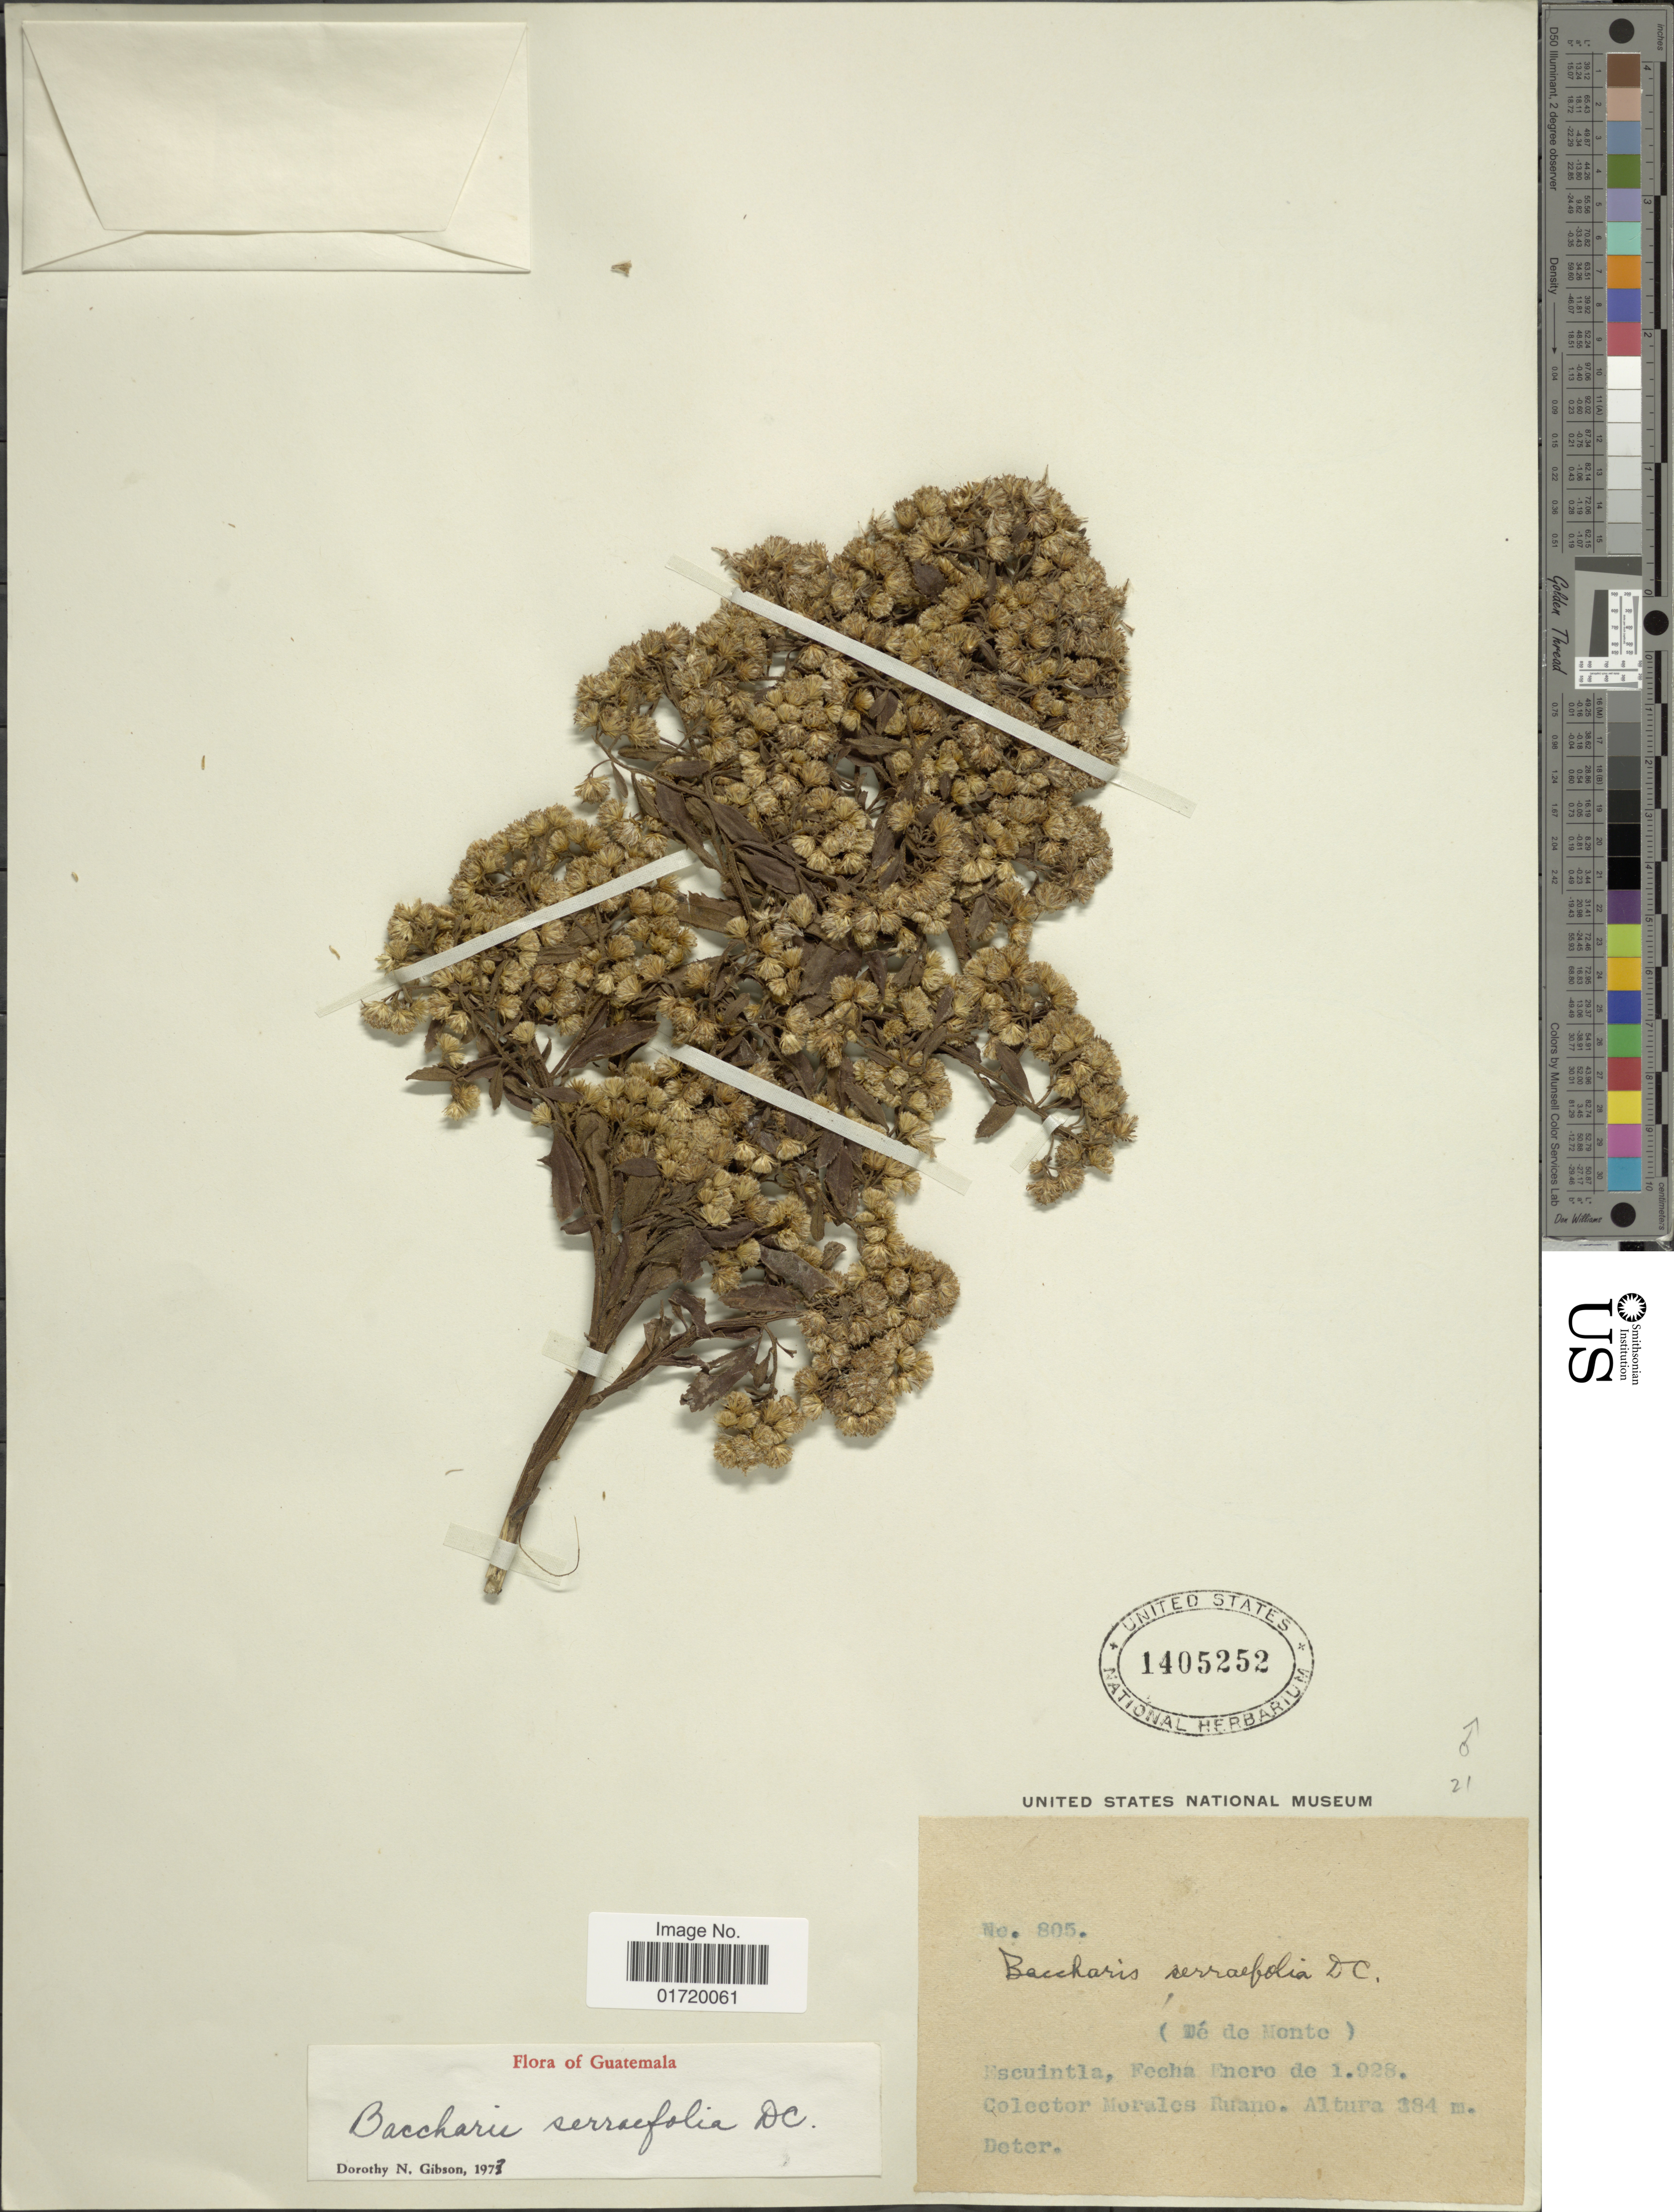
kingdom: Plantae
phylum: Tracheophyta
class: Magnoliopsida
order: Asterales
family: Asteraceae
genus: Baccharis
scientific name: Baccharis serrifolia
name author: DC.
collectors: M. Ruano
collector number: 805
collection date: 1928-01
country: Guatemala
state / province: Escuintla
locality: [illegible text]e de Monte, Escuintla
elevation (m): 384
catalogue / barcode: US 1405252